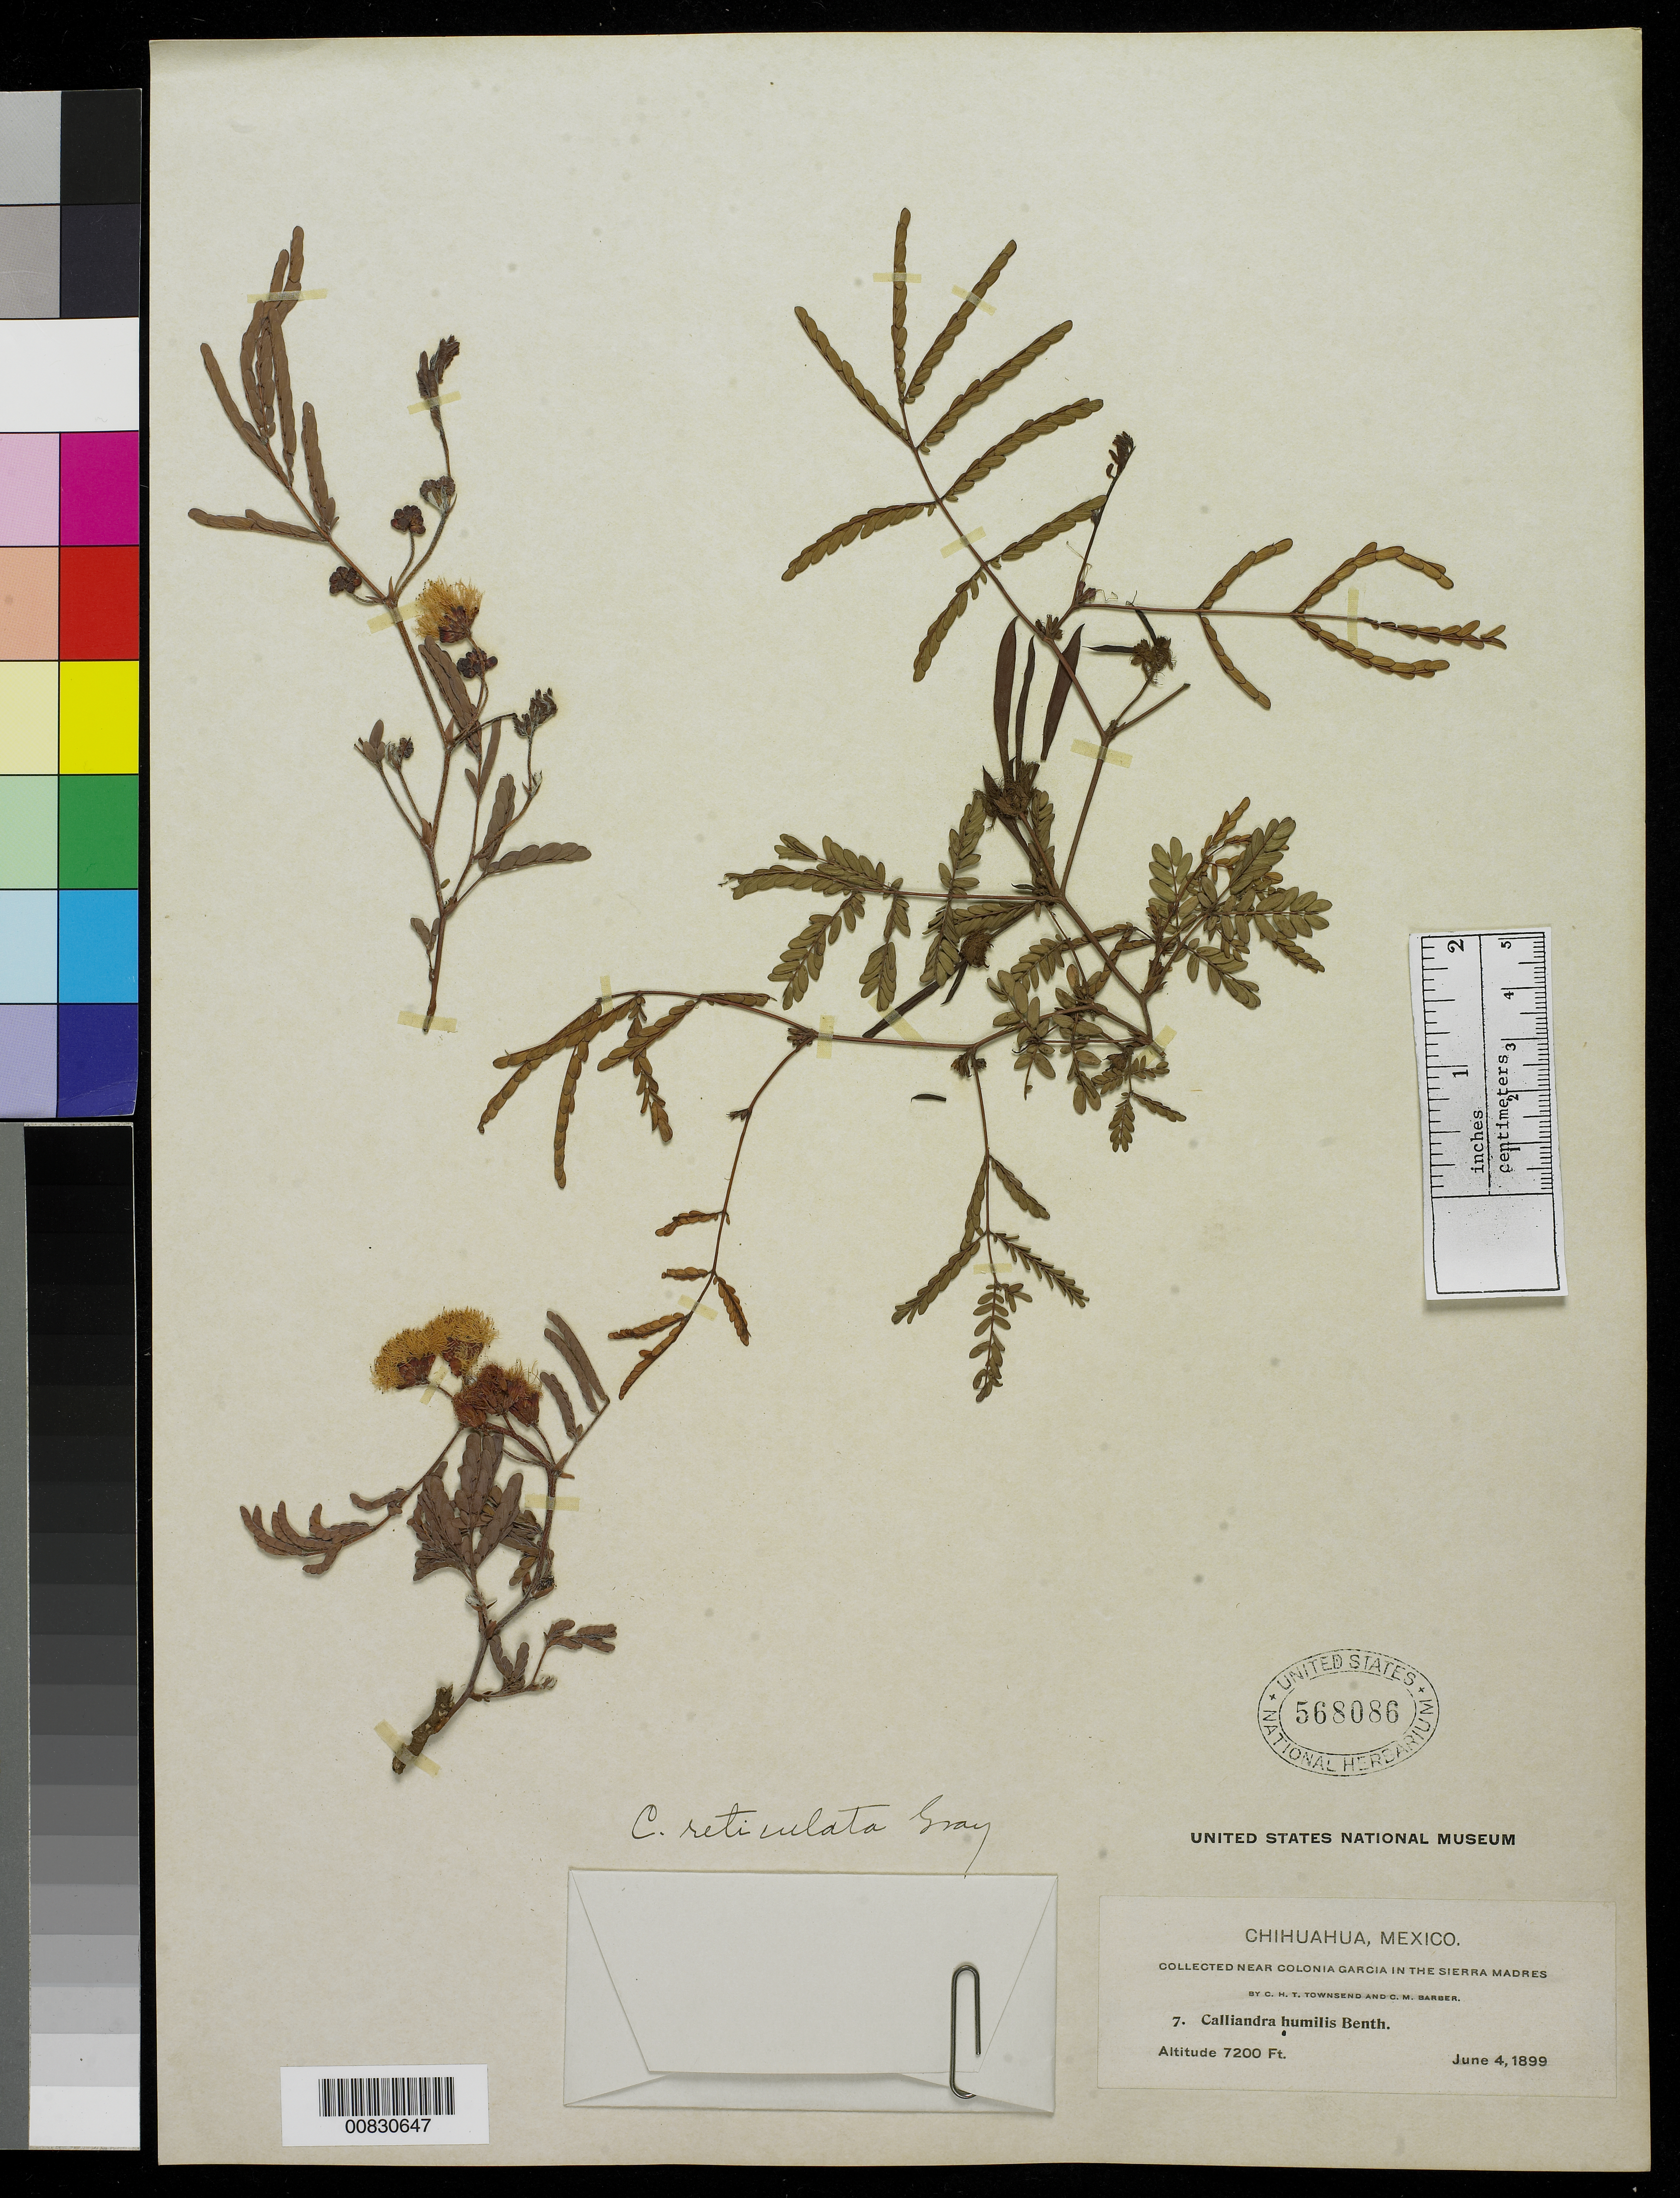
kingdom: Plantae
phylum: Tracheophyta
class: Magnoliopsida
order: Fabales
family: Fabaceae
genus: Calliandra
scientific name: Calliandra humilis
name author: Benth.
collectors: C. H. T. Townsend & C. Barber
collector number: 7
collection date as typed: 04 Jun 1899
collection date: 1899-06-04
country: Mexico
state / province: Chihuahua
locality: Near Colonia García in the Sierra Madre, Chihuahua.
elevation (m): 2195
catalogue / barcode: US 568086